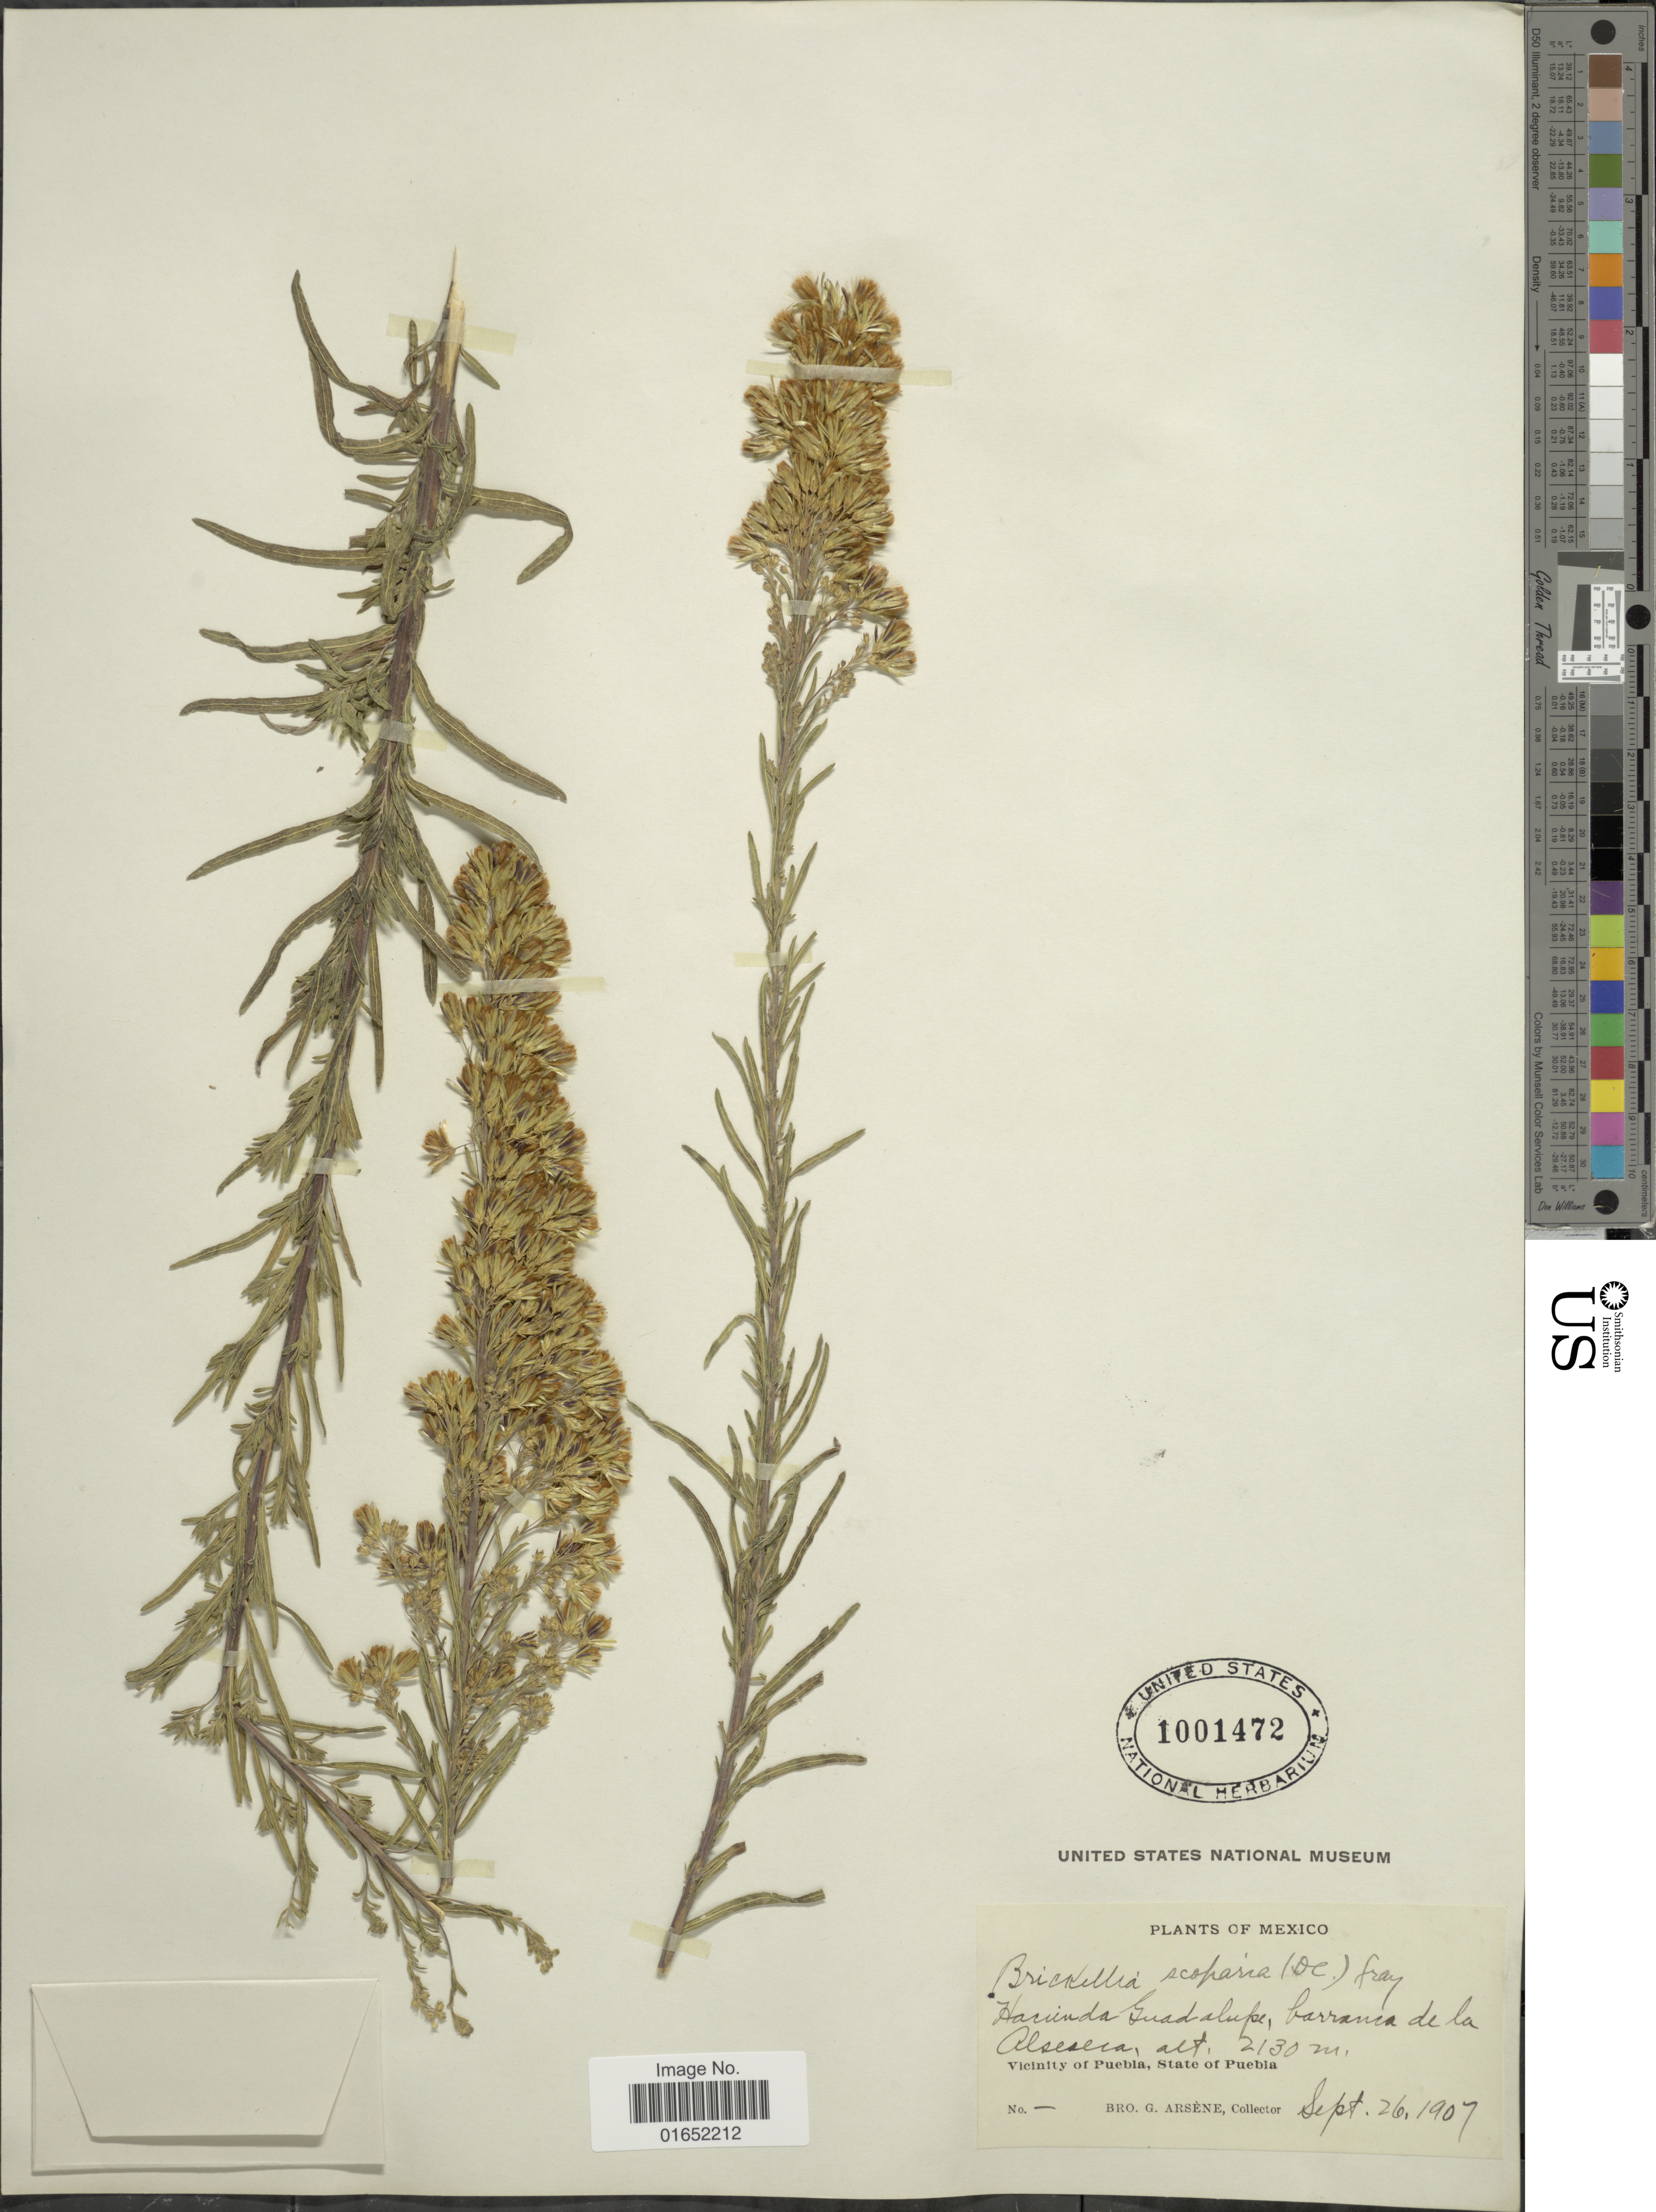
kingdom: Plantae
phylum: Tracheophyta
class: Magnoliopsida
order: Asterales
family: Asteraceae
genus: Brickellia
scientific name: Brickellia scoparia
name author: (DC.) A. Gray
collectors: Bro. G. Arsène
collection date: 1907-09-26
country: Mexico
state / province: Puebla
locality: Hacienda Guadalupe, barranca de la Alseseia, Vicinity of Puebla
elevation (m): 2130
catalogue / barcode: US 1001472